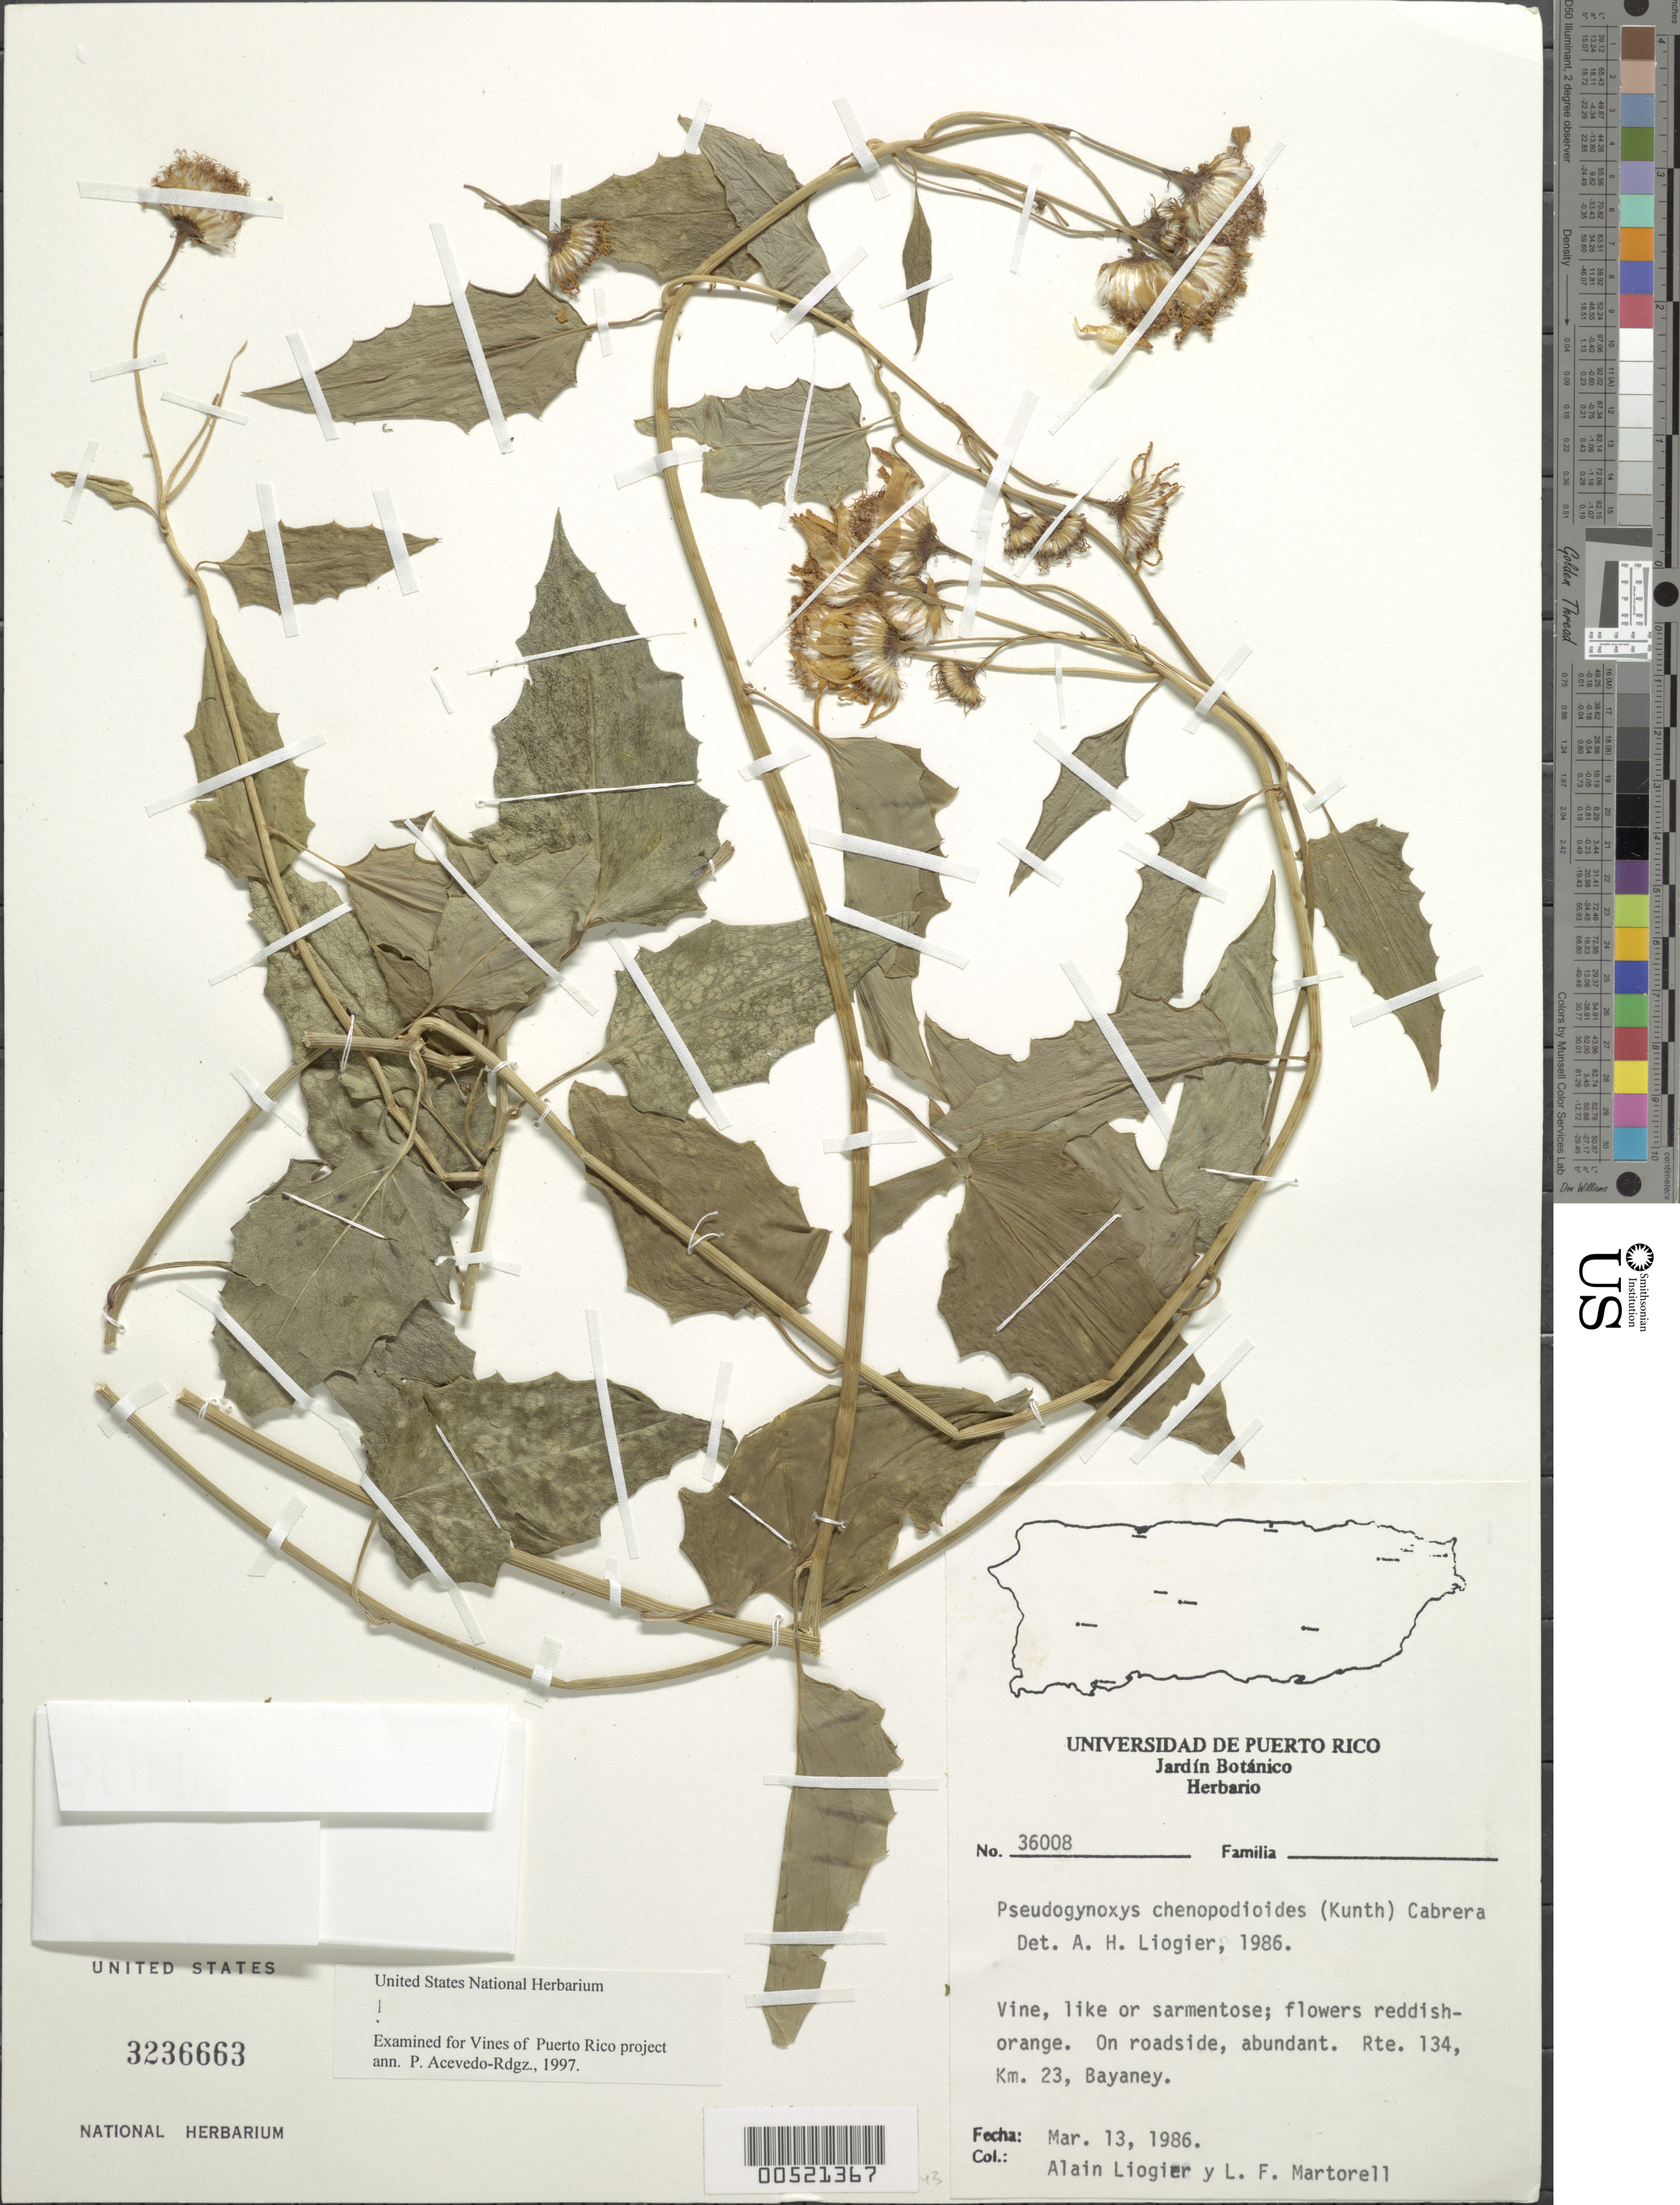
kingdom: Plantae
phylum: Tracheophyta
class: Magnoliopsida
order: Asterales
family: Asteraceae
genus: Pseudogynoxys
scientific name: Pseudogynoxys chenopodioides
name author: (Kunth) Cabrera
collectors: A. H. Liogier & L. Martorell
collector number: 36008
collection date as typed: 13 Mar 1986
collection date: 1986-03-13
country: Puerto Rico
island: Greater Antilles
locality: Bayaney, along road 134, by km. 23.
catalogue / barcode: US 3236663